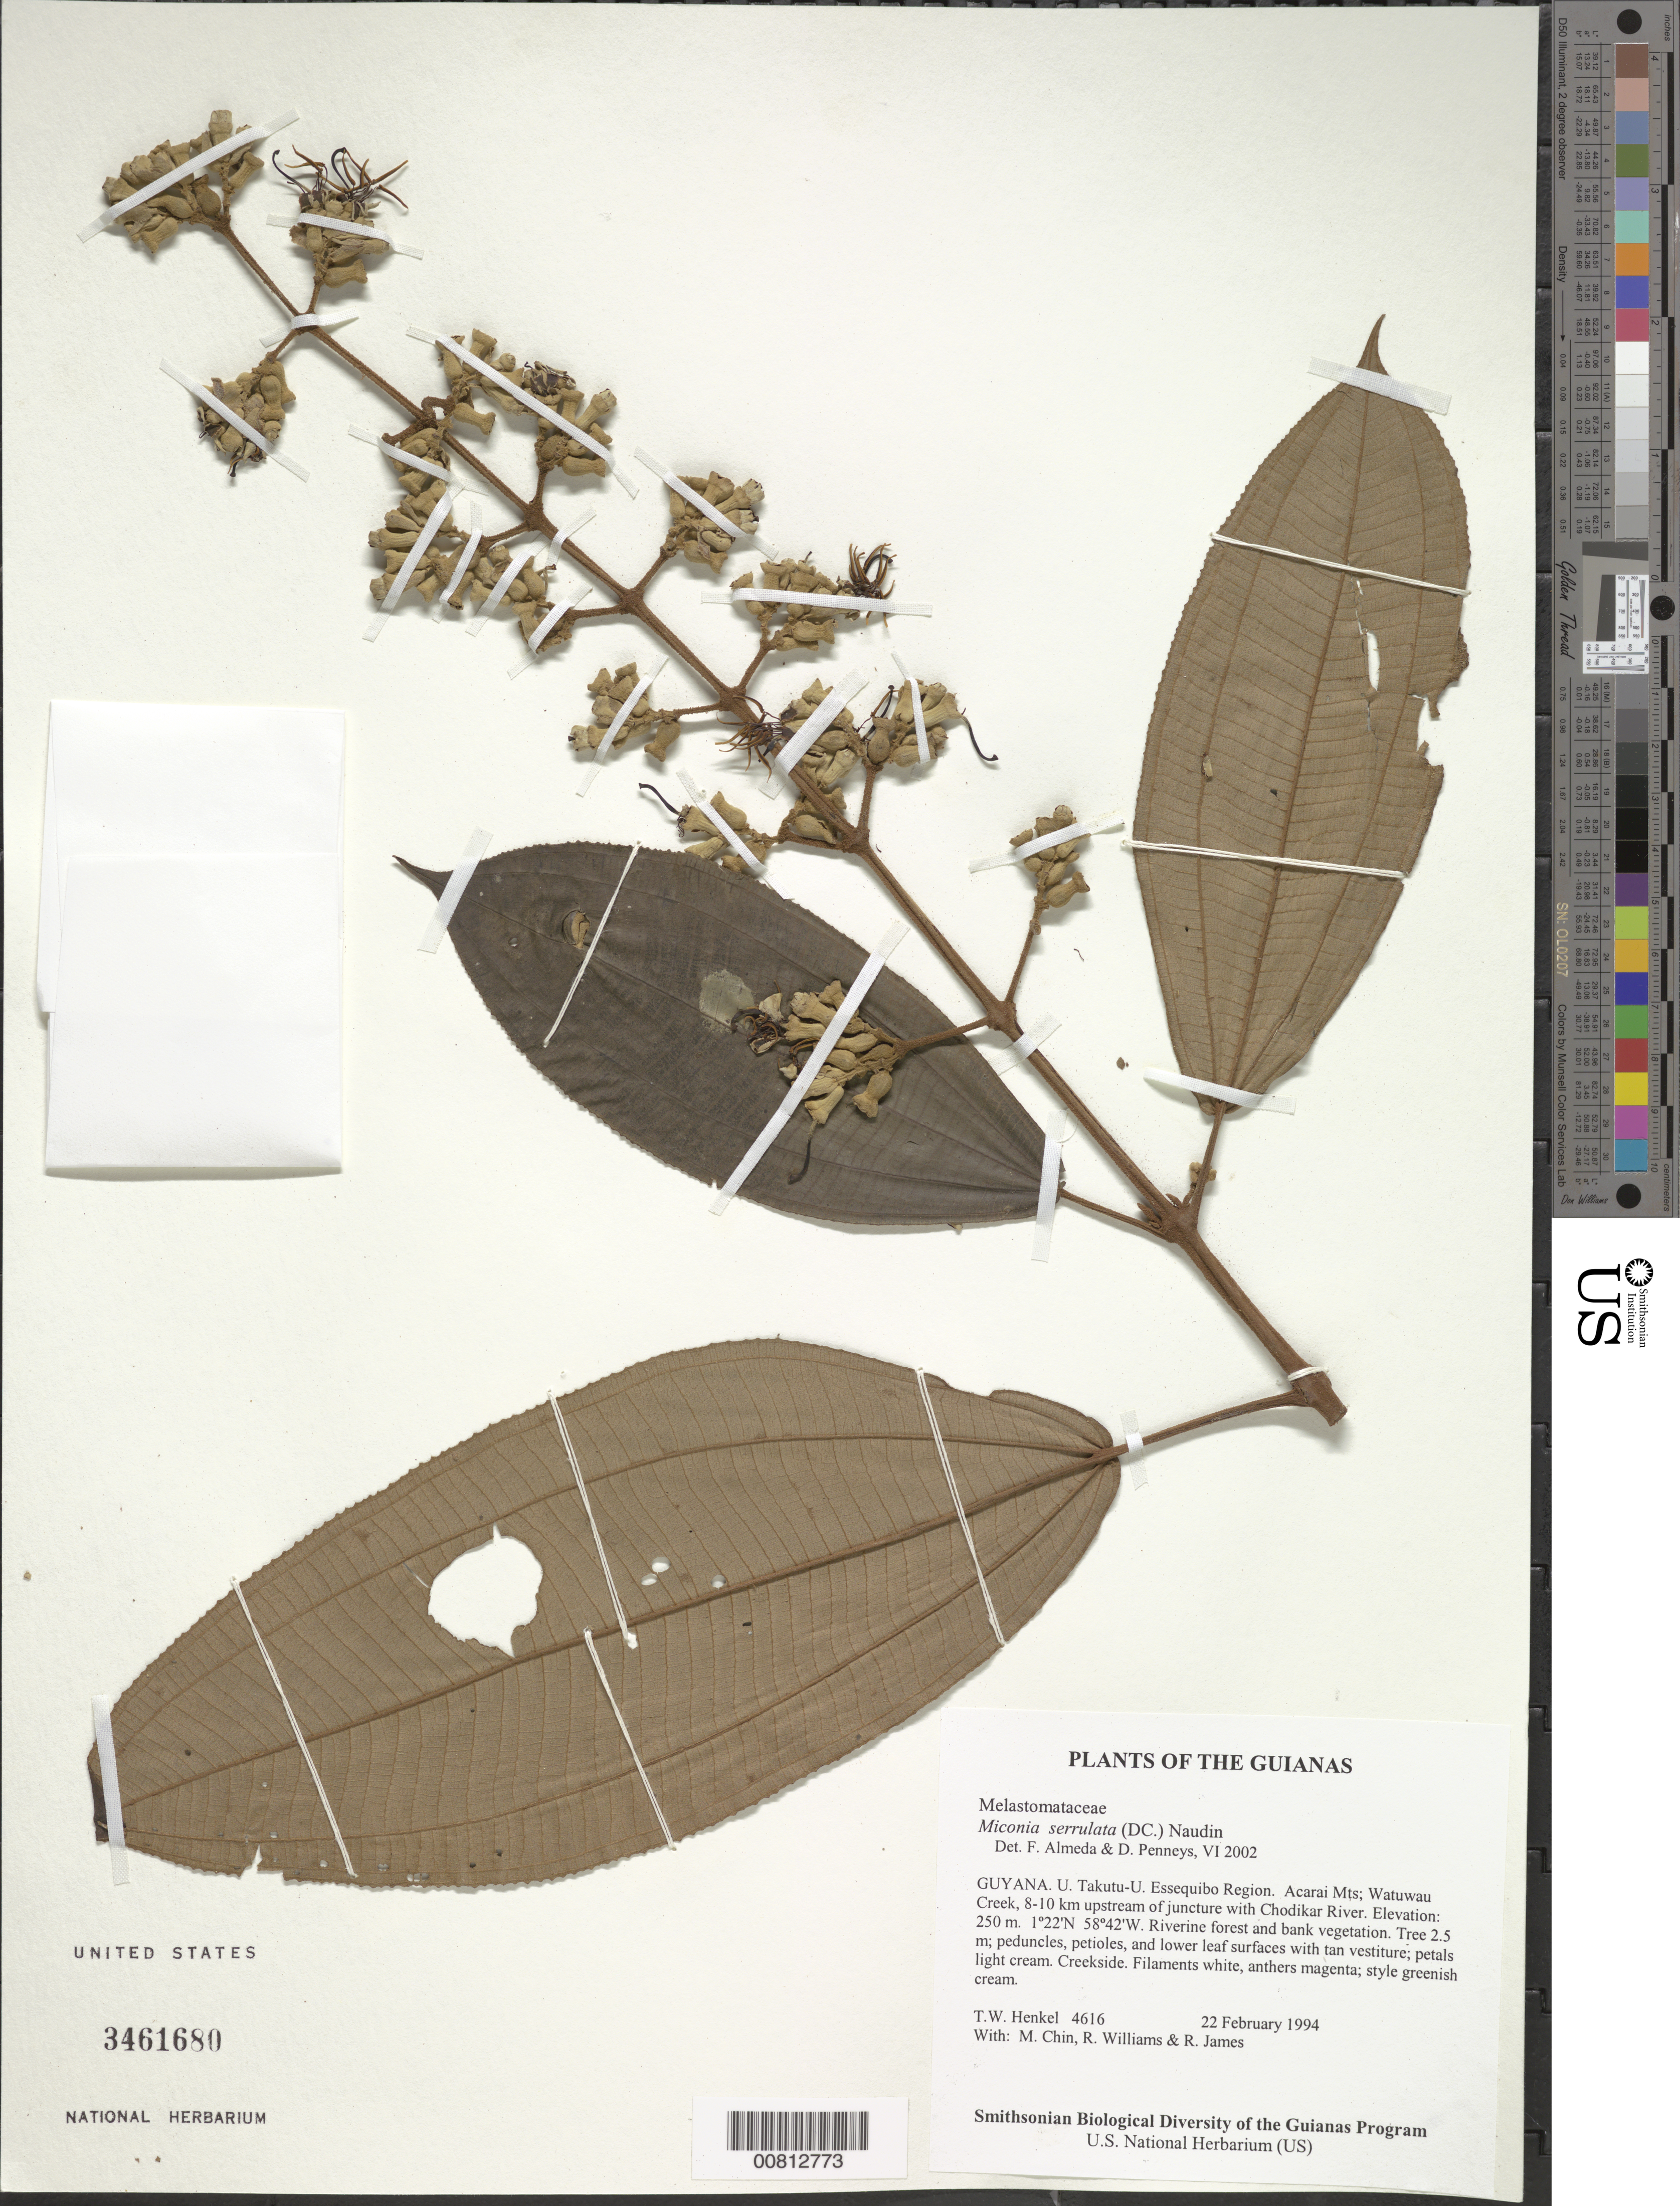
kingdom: Plantae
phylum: Tracheophyta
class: Magnoliopsida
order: Myrtales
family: Melastomataceae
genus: Miconia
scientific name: Miconia serrulata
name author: (DC.) Naudin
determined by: Almeda, F.; Penneys, D. S.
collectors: T. Henkel, M. Chin, R. Williams & R. James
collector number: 4616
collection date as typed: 22 February 1994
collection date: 1994-02-22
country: Guyana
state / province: U. Takutu-U. Essequibo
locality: Acarai Mts; Watuwau Creek, 8-10 km upstream of juncture with Chodikar River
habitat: Riverine forest and bank vegetation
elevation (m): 250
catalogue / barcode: US 3461680